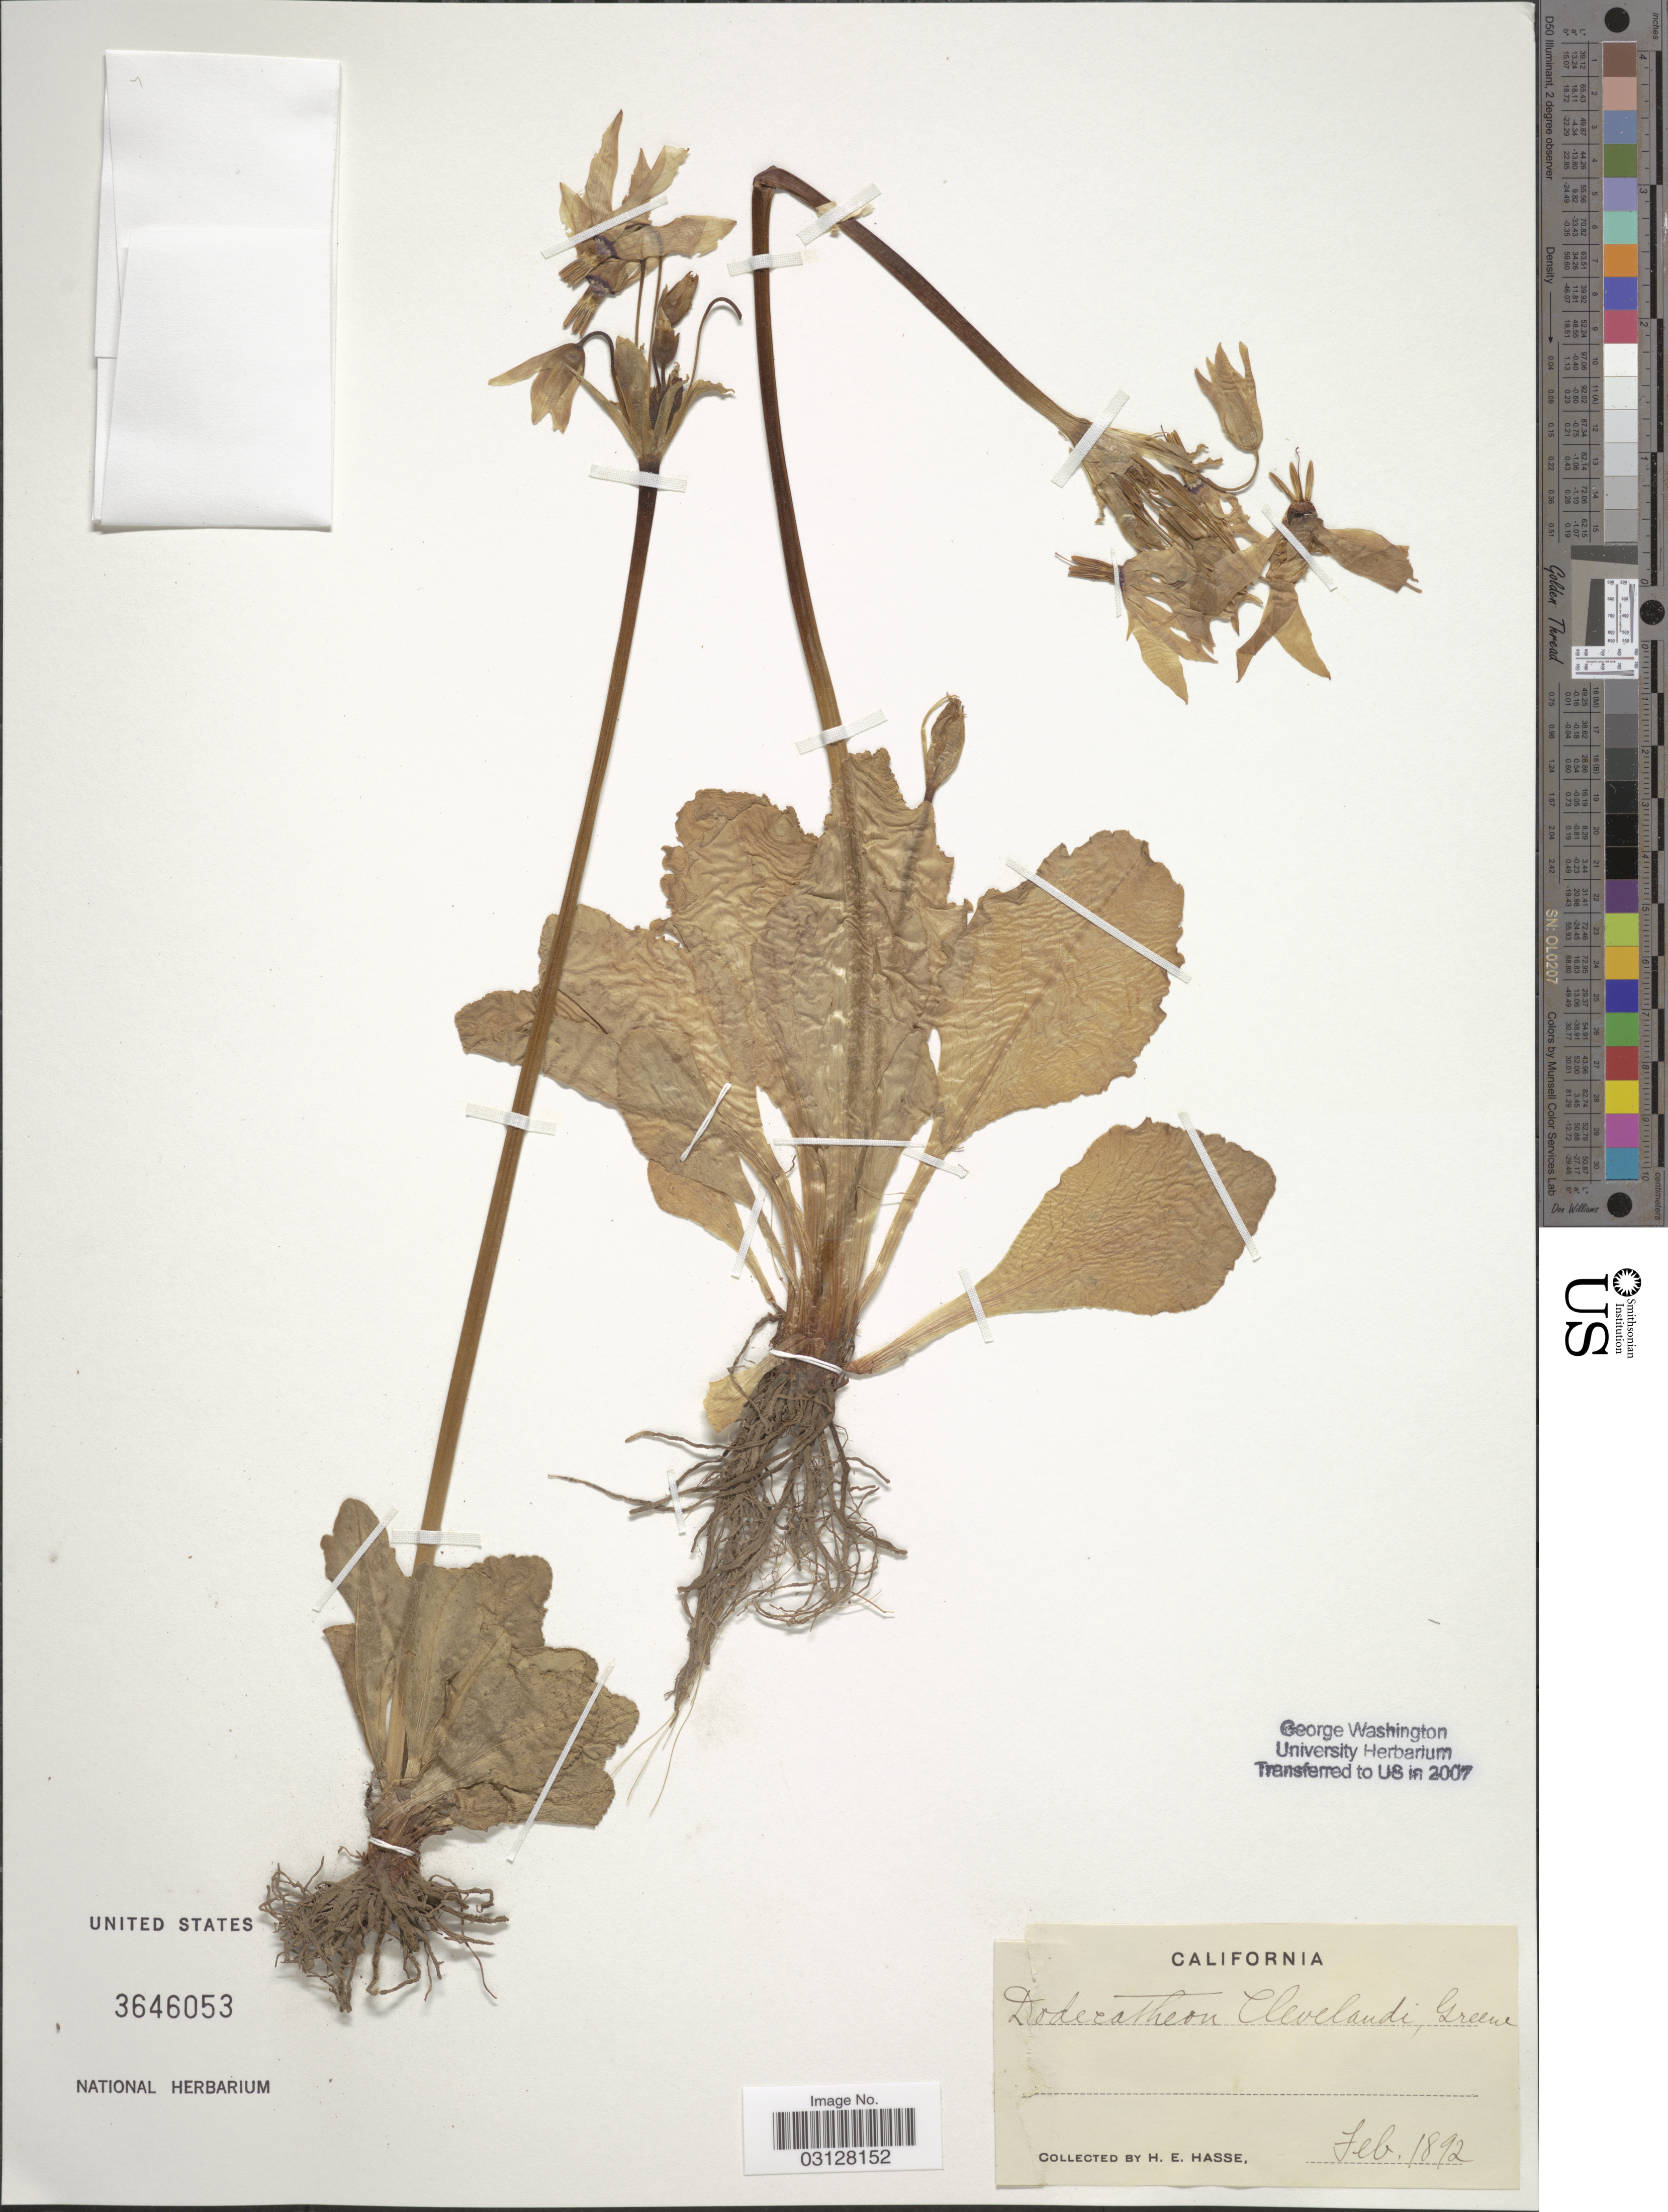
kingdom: Plantae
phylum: Tracheophyta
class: Magnoliopsida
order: Ericales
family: Primulaceae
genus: Dodecatheon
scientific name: Dodecatheon clevelandii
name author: Greene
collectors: H. E. Hasse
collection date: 1892-02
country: United States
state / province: California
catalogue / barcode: US 3646053